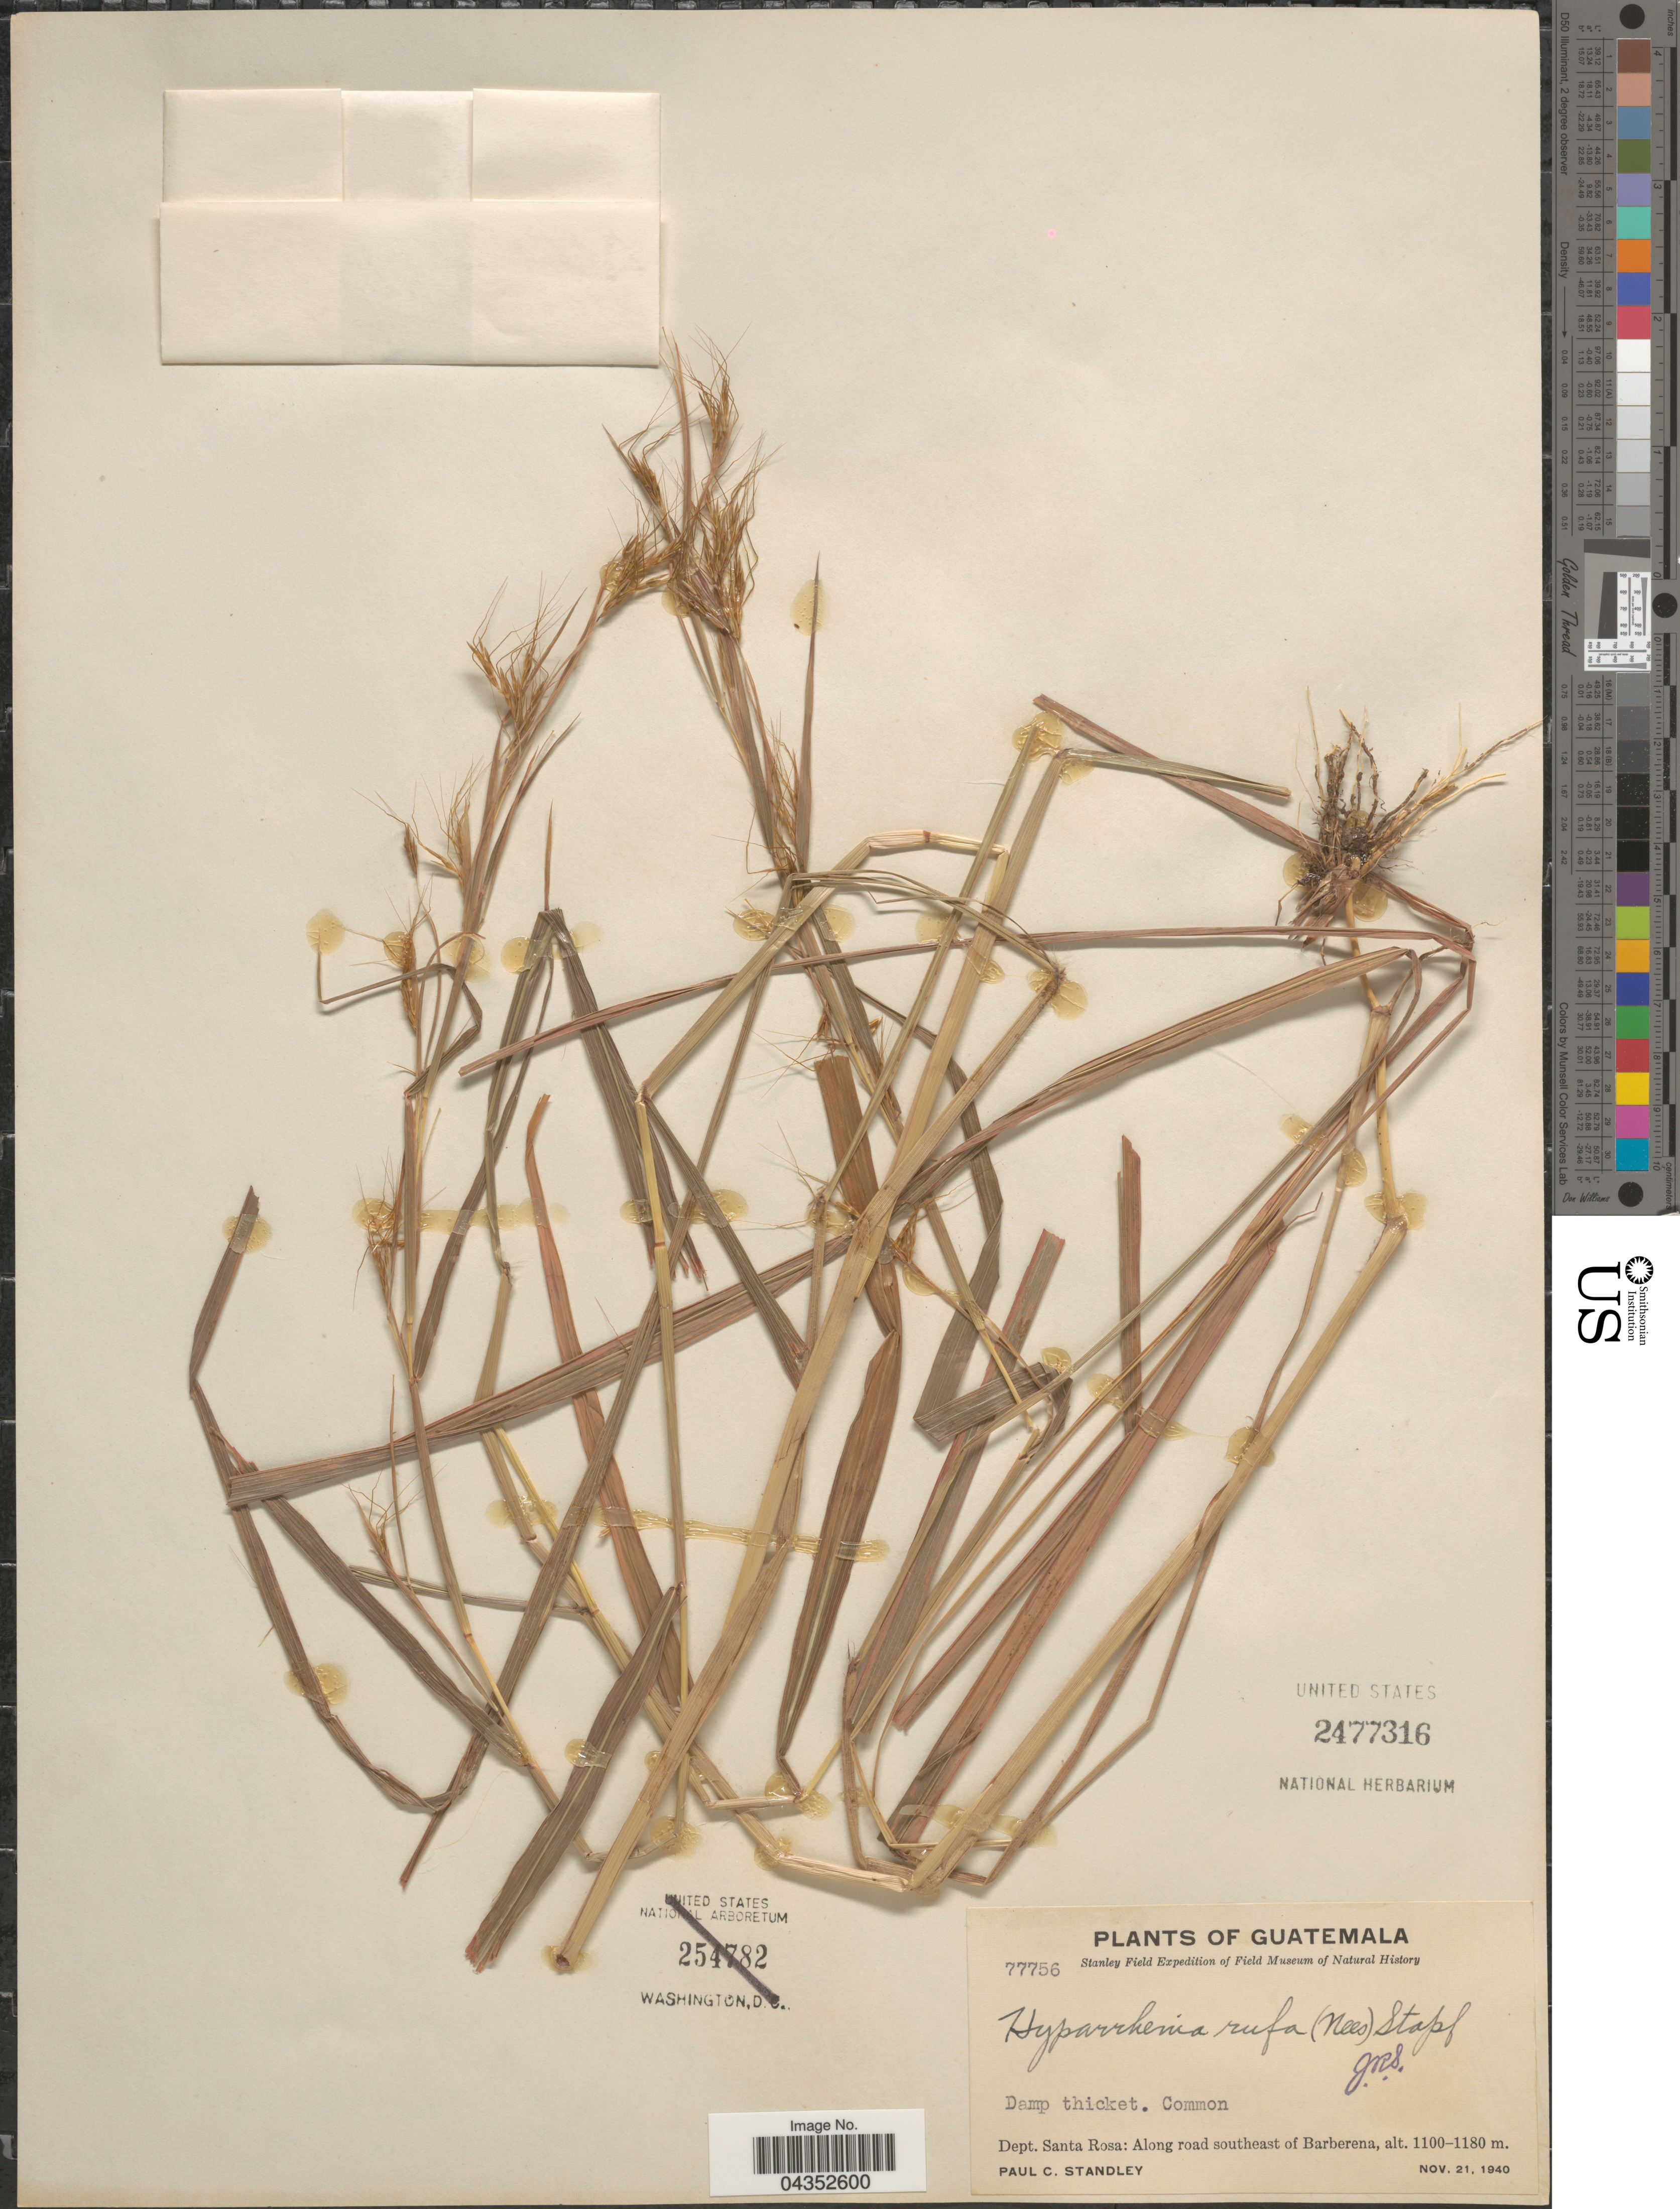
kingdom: Plantae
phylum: Tracheophyta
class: Liliopsida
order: Poales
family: Poaceae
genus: Hyparrhenia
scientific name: Hyparrhenia rufa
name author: (Nees) Stapf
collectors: P. C. Standley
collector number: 77756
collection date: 1940-11-21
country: Guatemala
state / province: Santa Rosa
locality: Stanley Field Expedition of Field Museum of Natural History. Dept. Santa Rosa: Along road southeast of Barberena.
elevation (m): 1100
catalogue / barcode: US 2477316